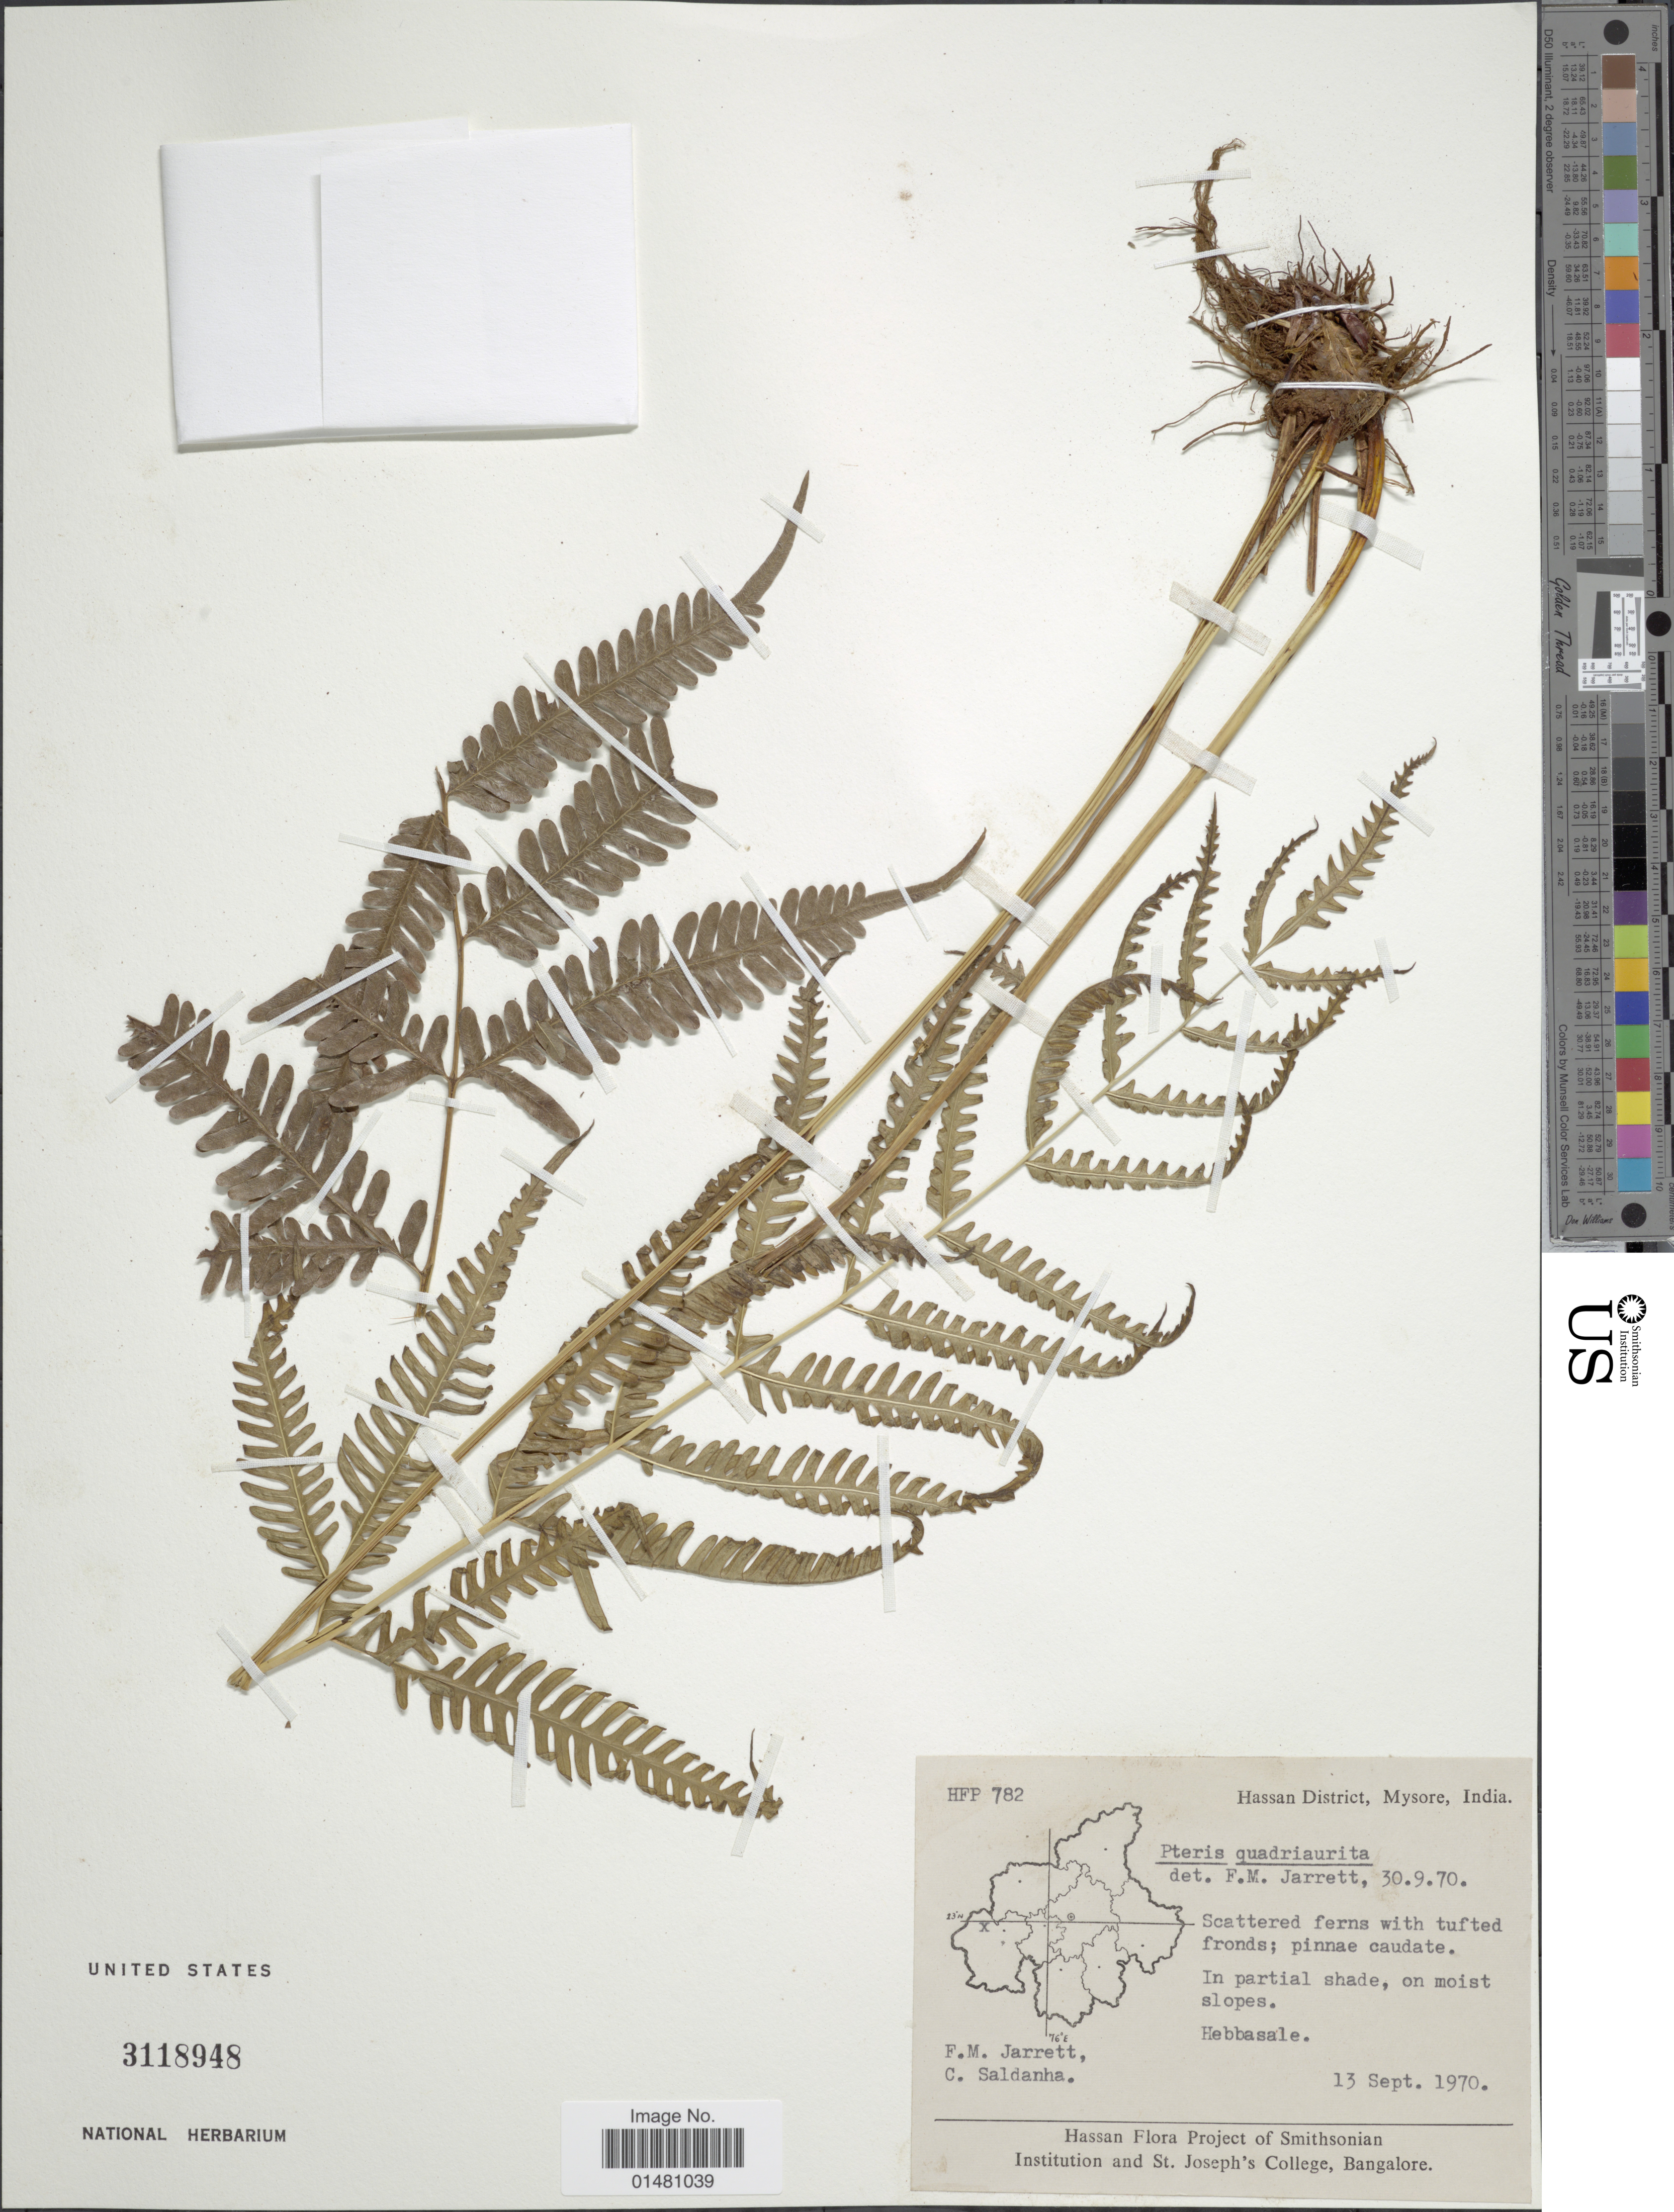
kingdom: Plantae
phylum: Tracheophyta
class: Polypodiopsida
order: Polypodiales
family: Pteridaceae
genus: Pteris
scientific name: Pteris quadriaurita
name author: Retz.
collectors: F. M. Jarrett & C. Saldanha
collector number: HFP 782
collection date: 1970-09-13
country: India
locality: Hassan District, Mysore, Hebbasale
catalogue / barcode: US 3118948